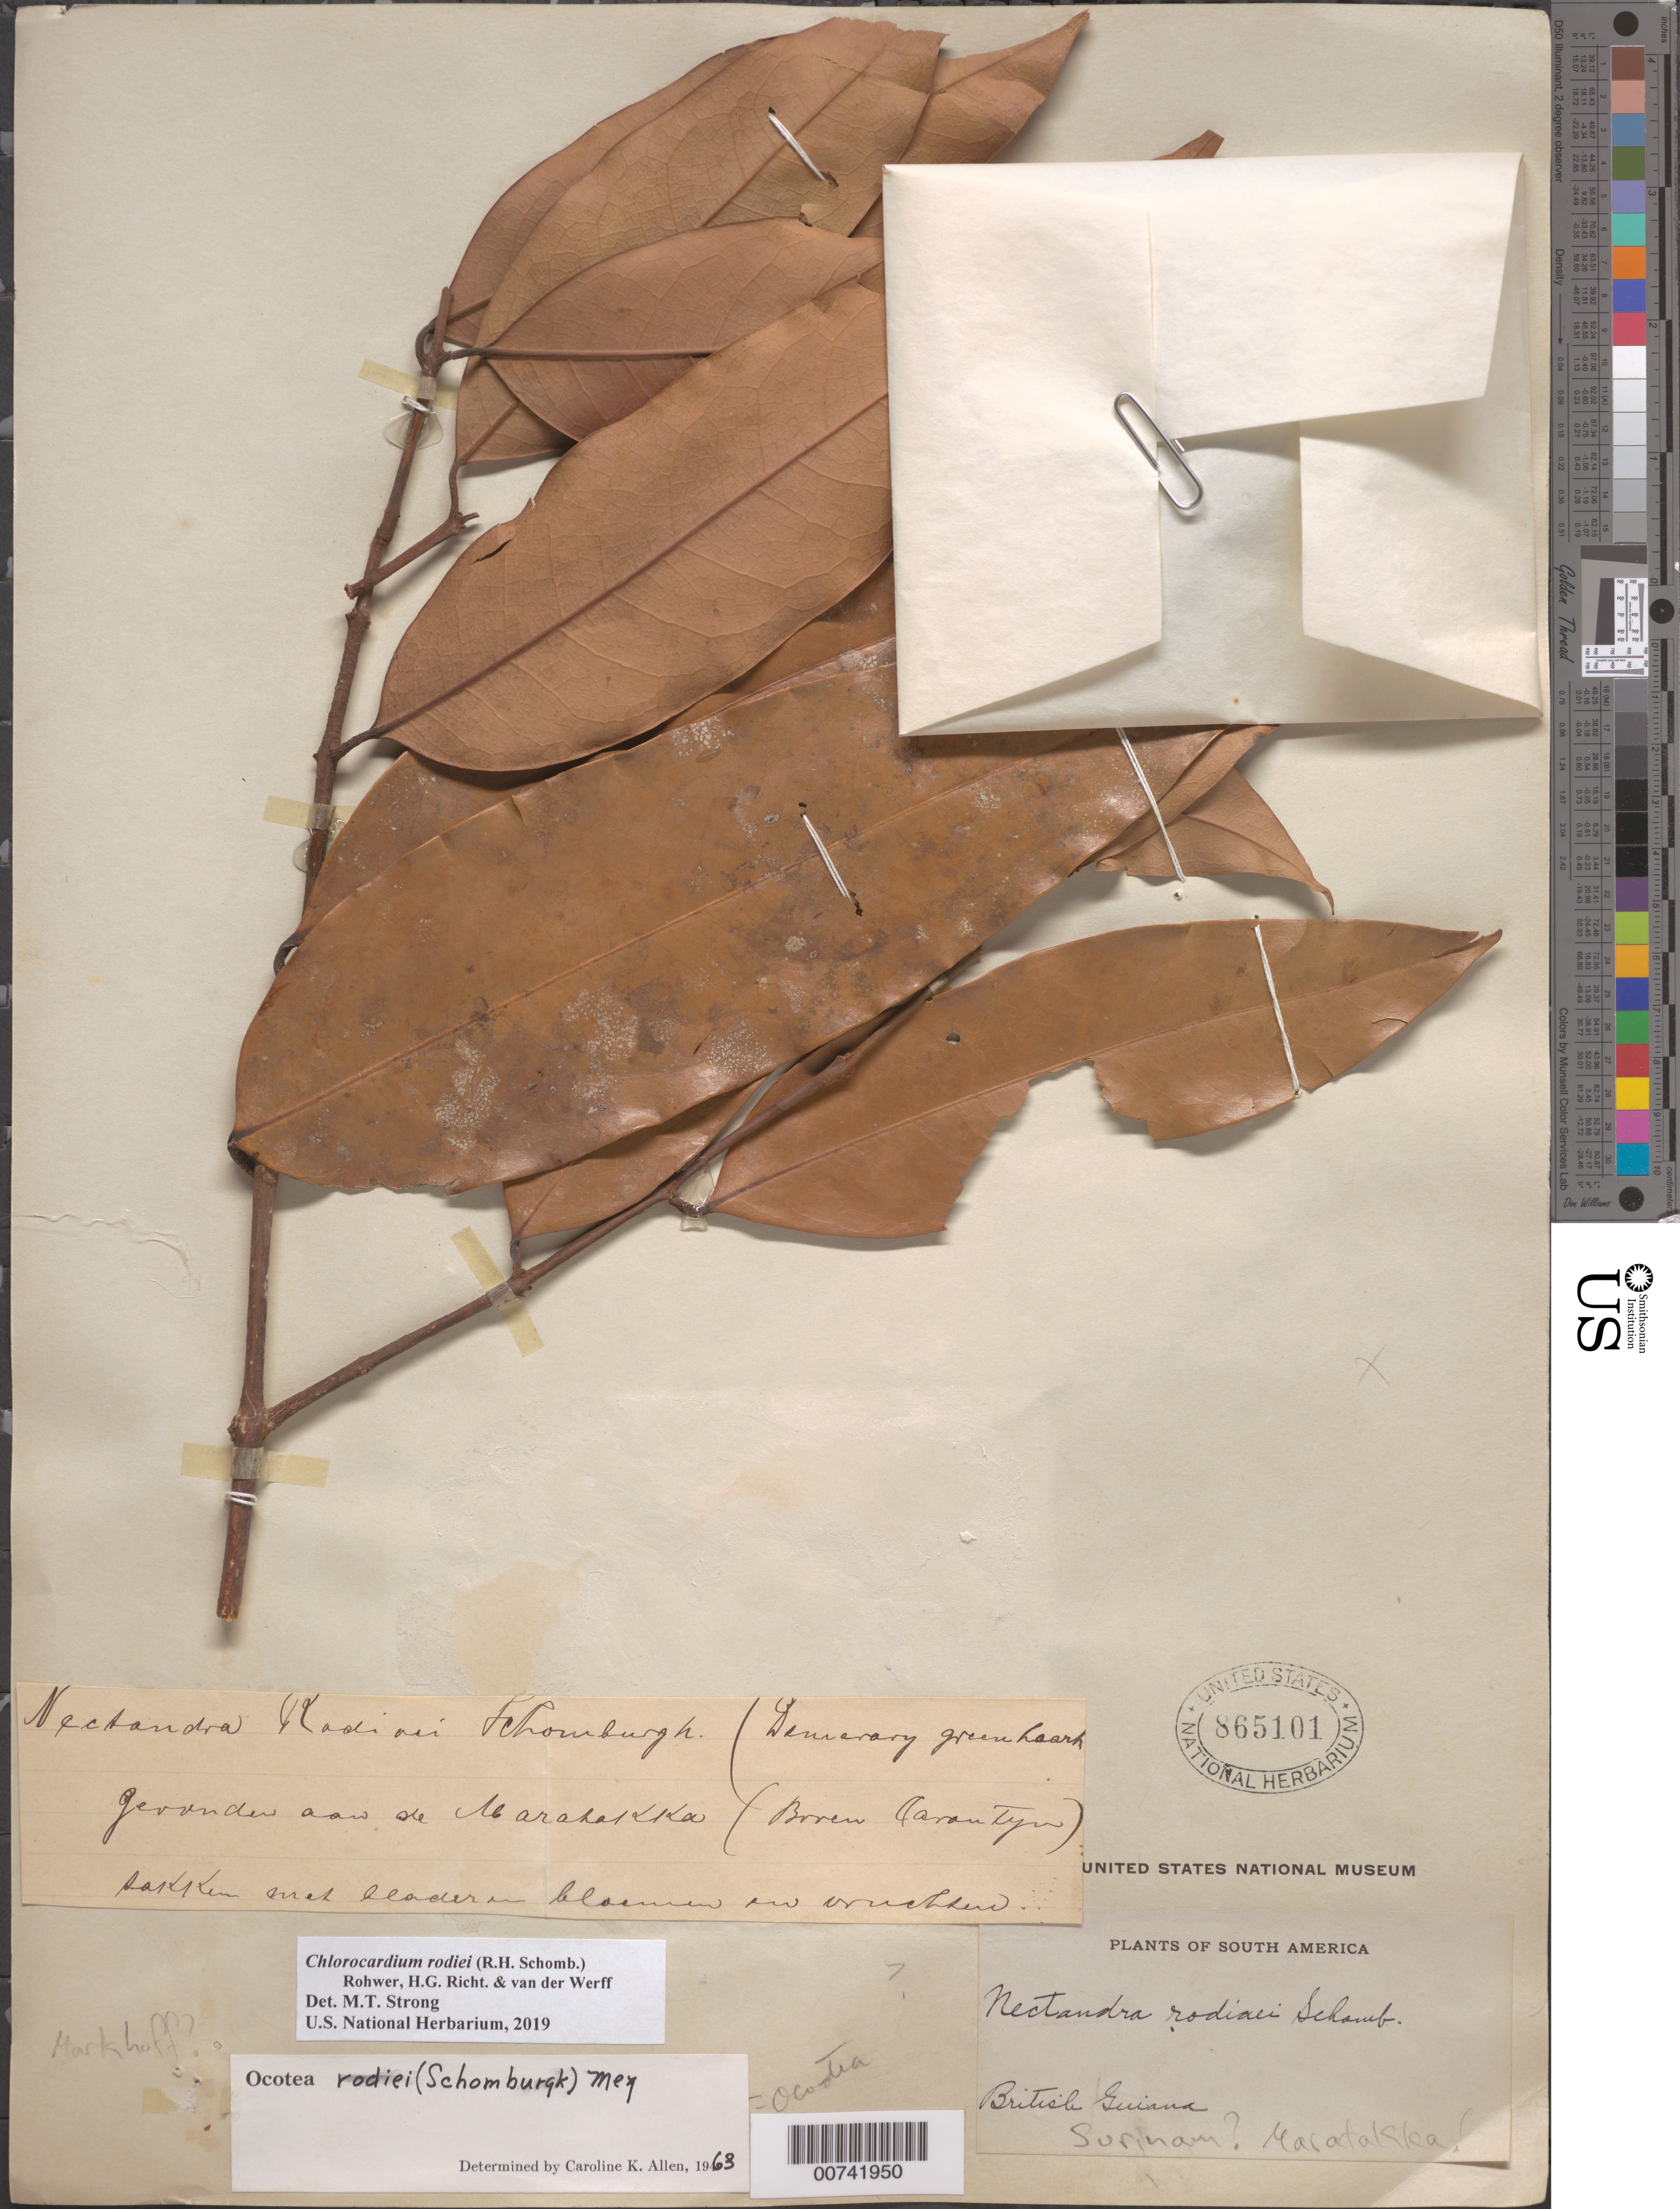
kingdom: Plantae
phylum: Tracheophyta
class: Magnoliopsida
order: Laurales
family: Lauraceae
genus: Chlorocardium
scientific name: Chlorocardium rodiei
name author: (R.H. Schomb.) Rohwer et al.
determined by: Strong, Mark T., (BOT), Smithsonian Institution - National Museum of Natural History (UNITED STATES)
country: Suriname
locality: Marahakka (Boven Corentyne) [Maratakka?]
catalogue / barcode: US 865101